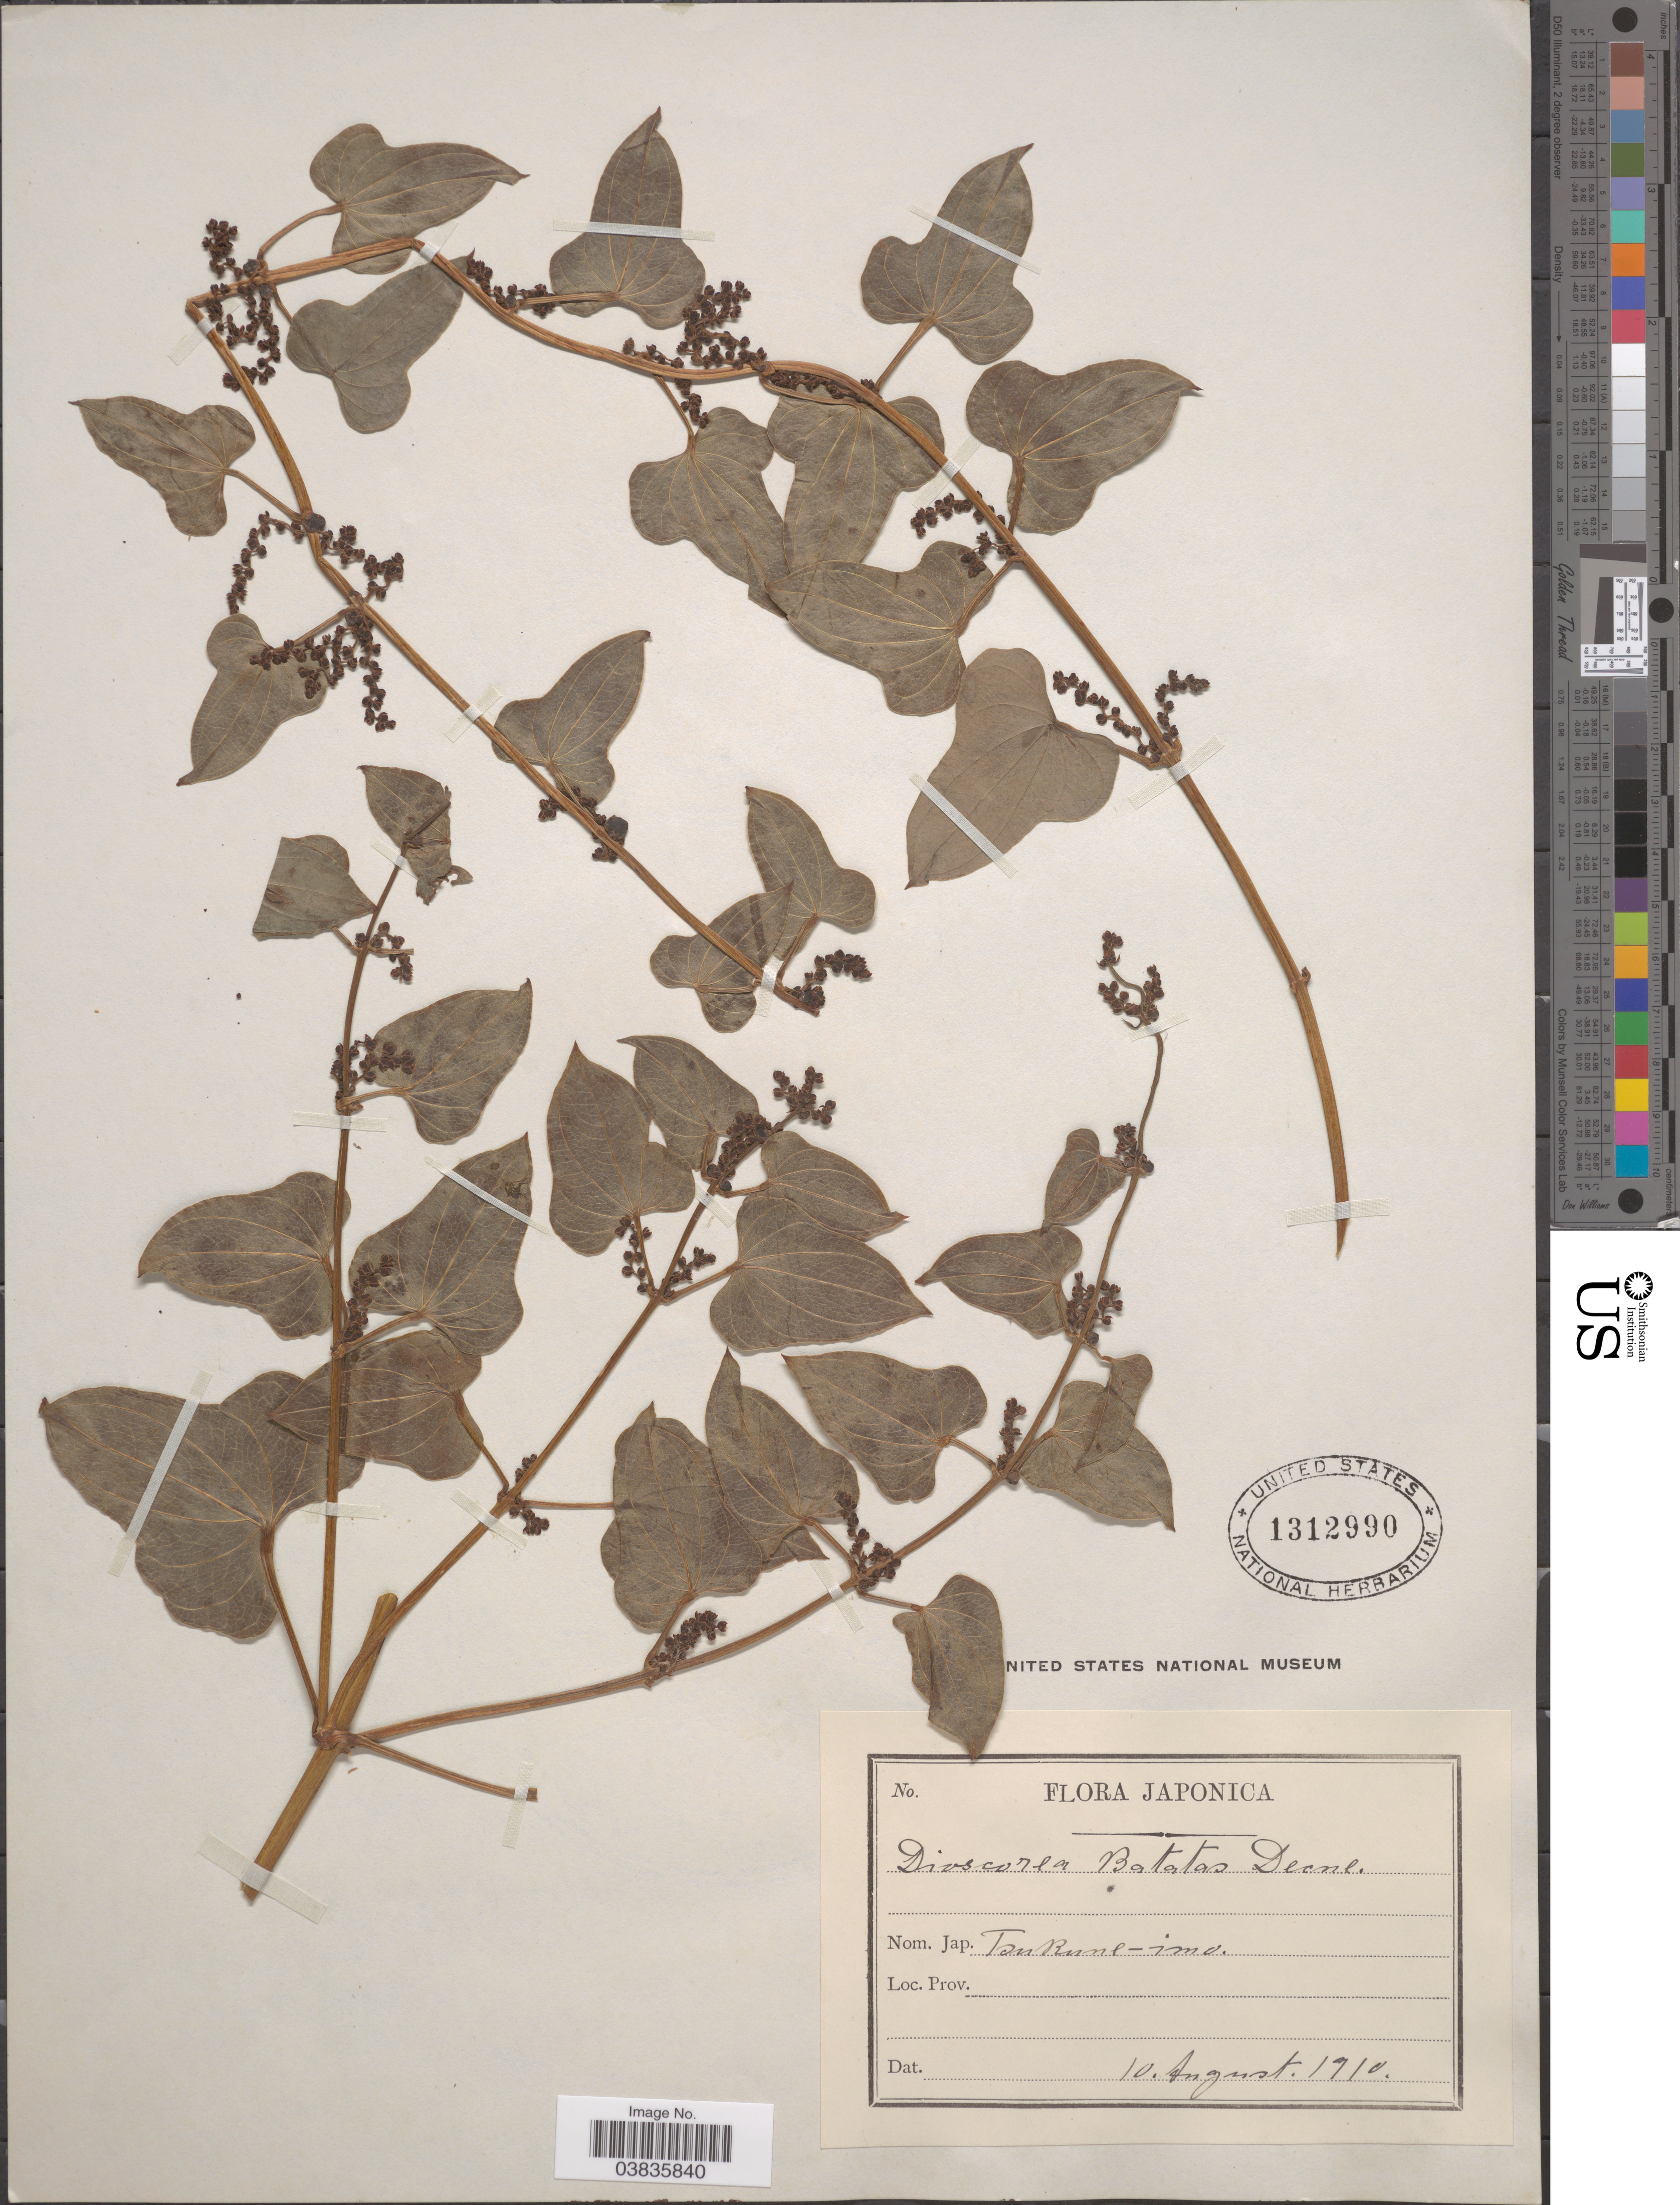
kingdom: Plantae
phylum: Tracheophyta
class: Liliopsida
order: Dioscoreales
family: Dioscoreaceae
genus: Dioscorea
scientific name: Dioscorea opposita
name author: Thunb.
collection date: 1910-08-10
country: Japan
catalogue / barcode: US 1312990